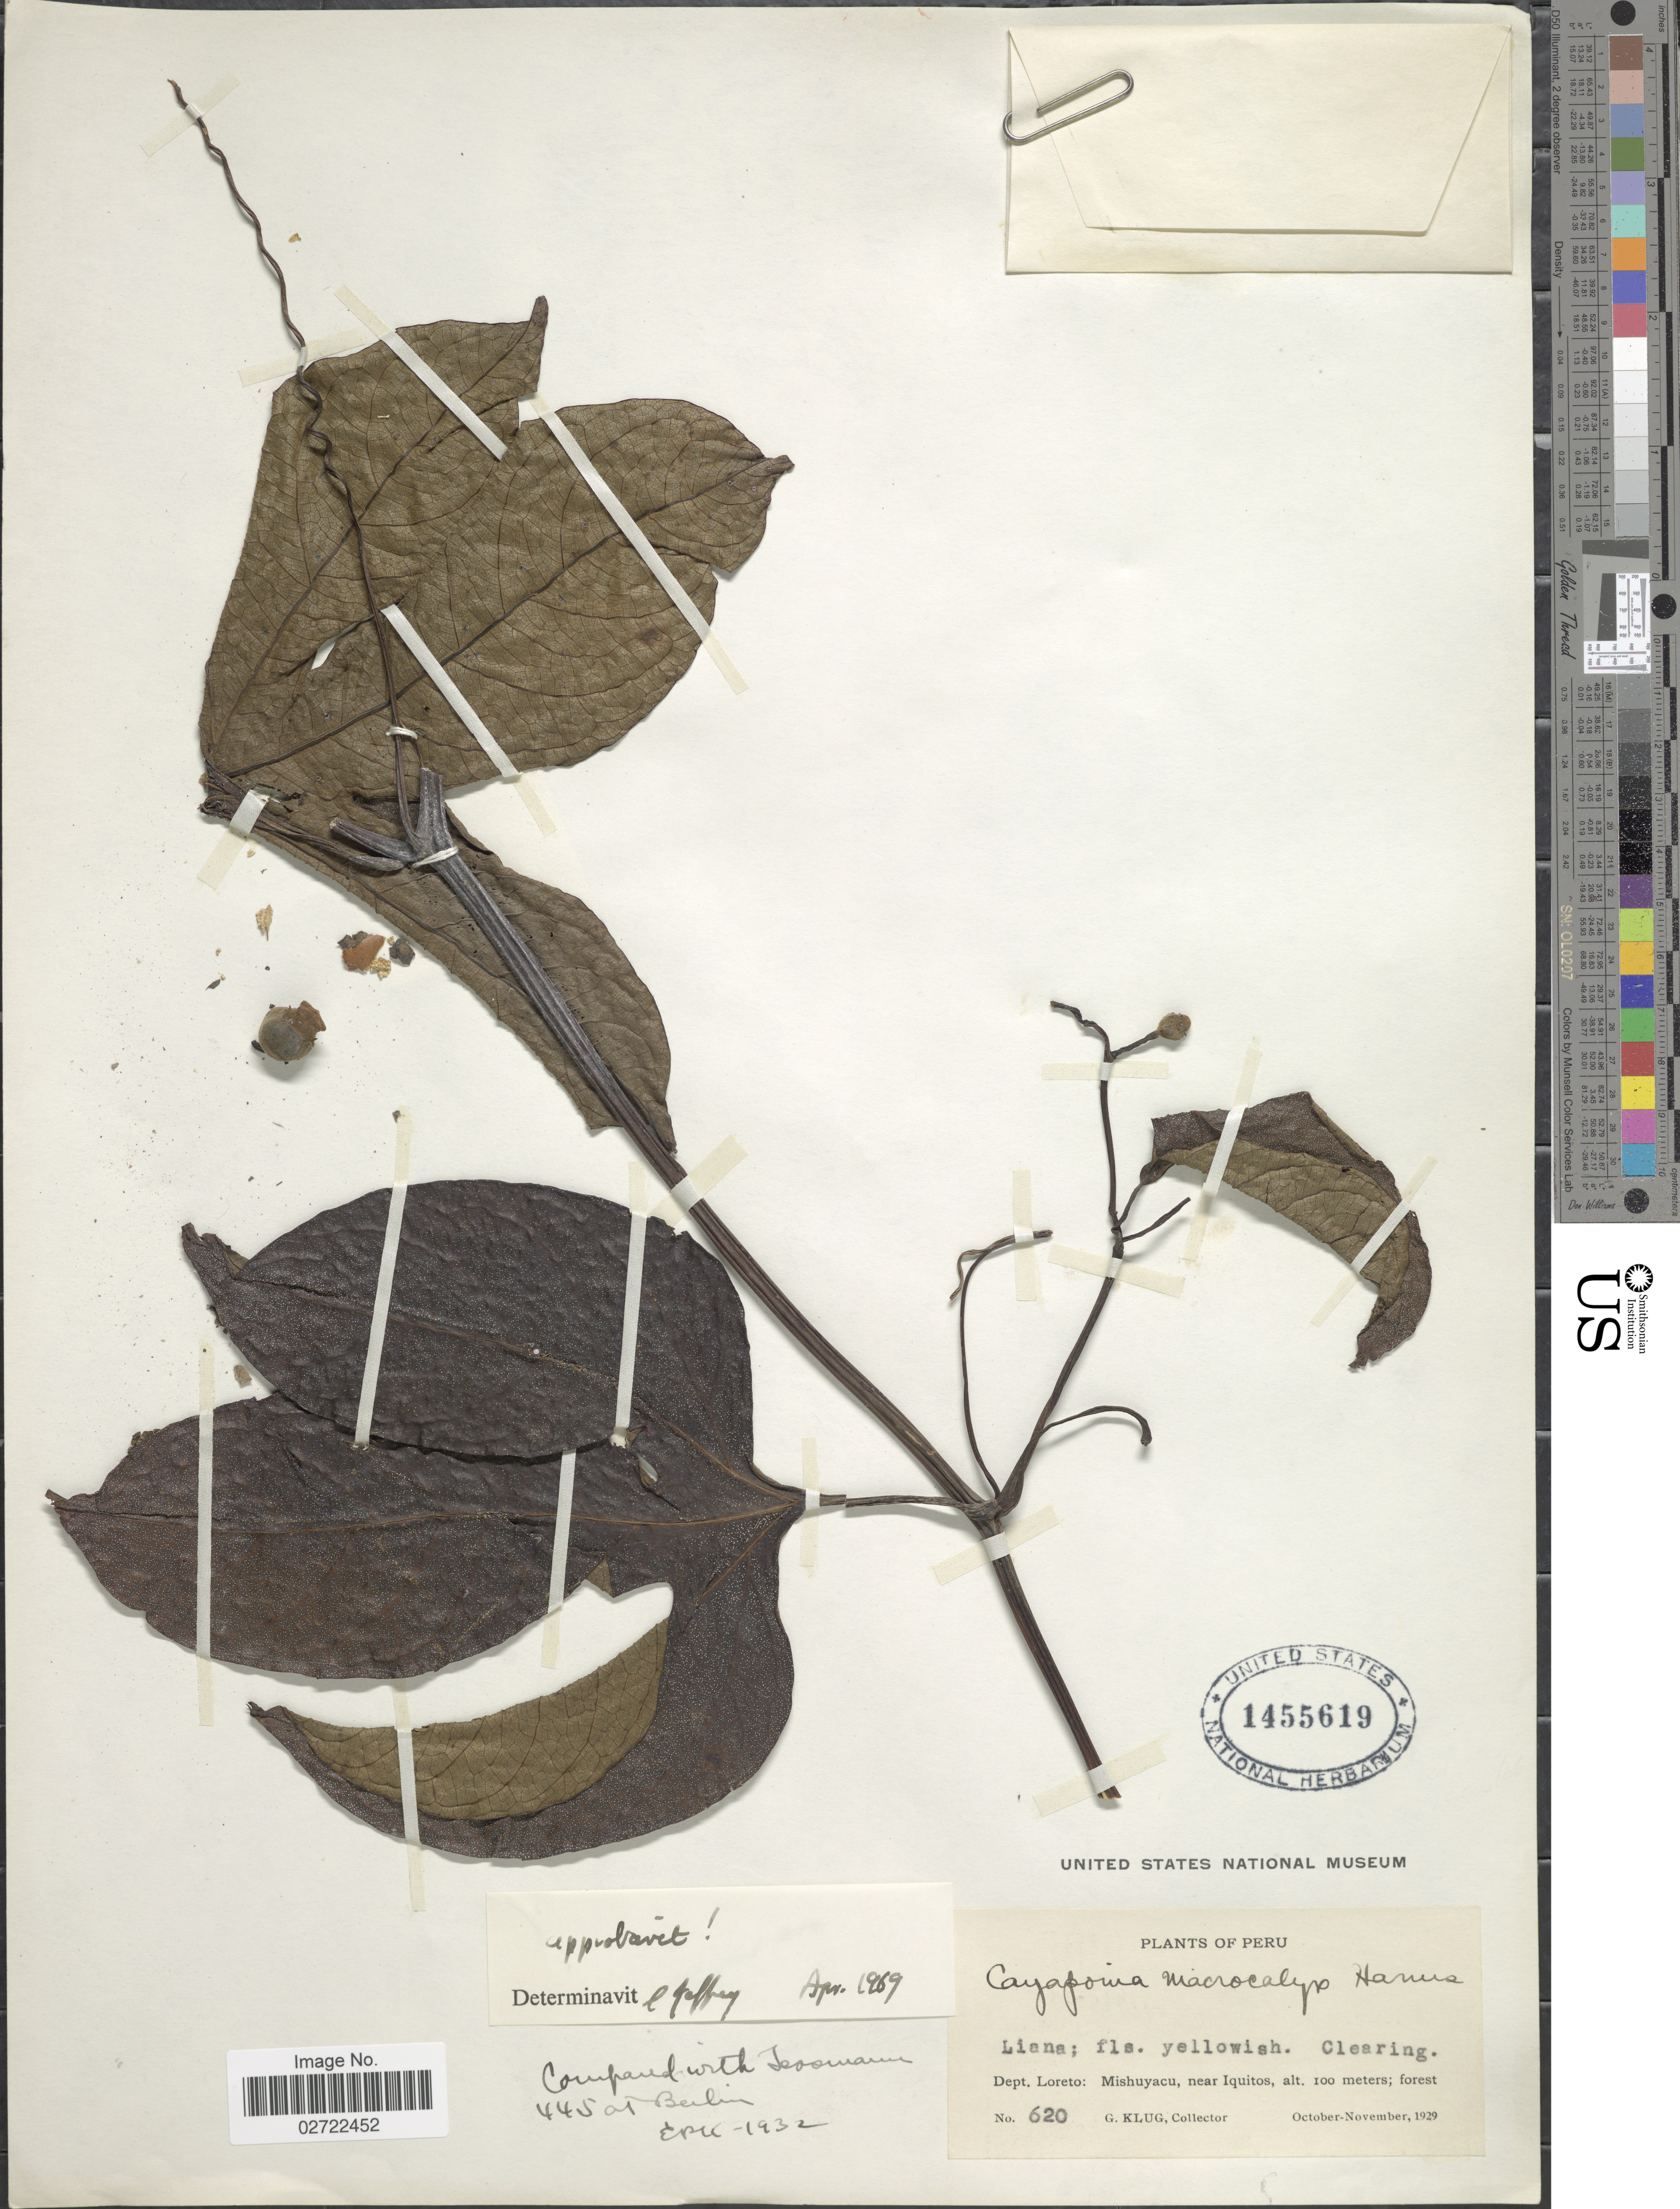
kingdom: Plantae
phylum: Tracheophyta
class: Magnoliopsida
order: Cucurbitales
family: Cucurbitaceae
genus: Cayaponia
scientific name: Cayaponia peruviana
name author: (Poepp. & Endl.) Cogn.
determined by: Nee, Michael H.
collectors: G. Klug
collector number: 620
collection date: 1929-10/1929-11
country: Peru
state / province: Loreto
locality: Dept. Loreto: Mishuyacu, near Iquitos.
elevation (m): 100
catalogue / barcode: US 1455619